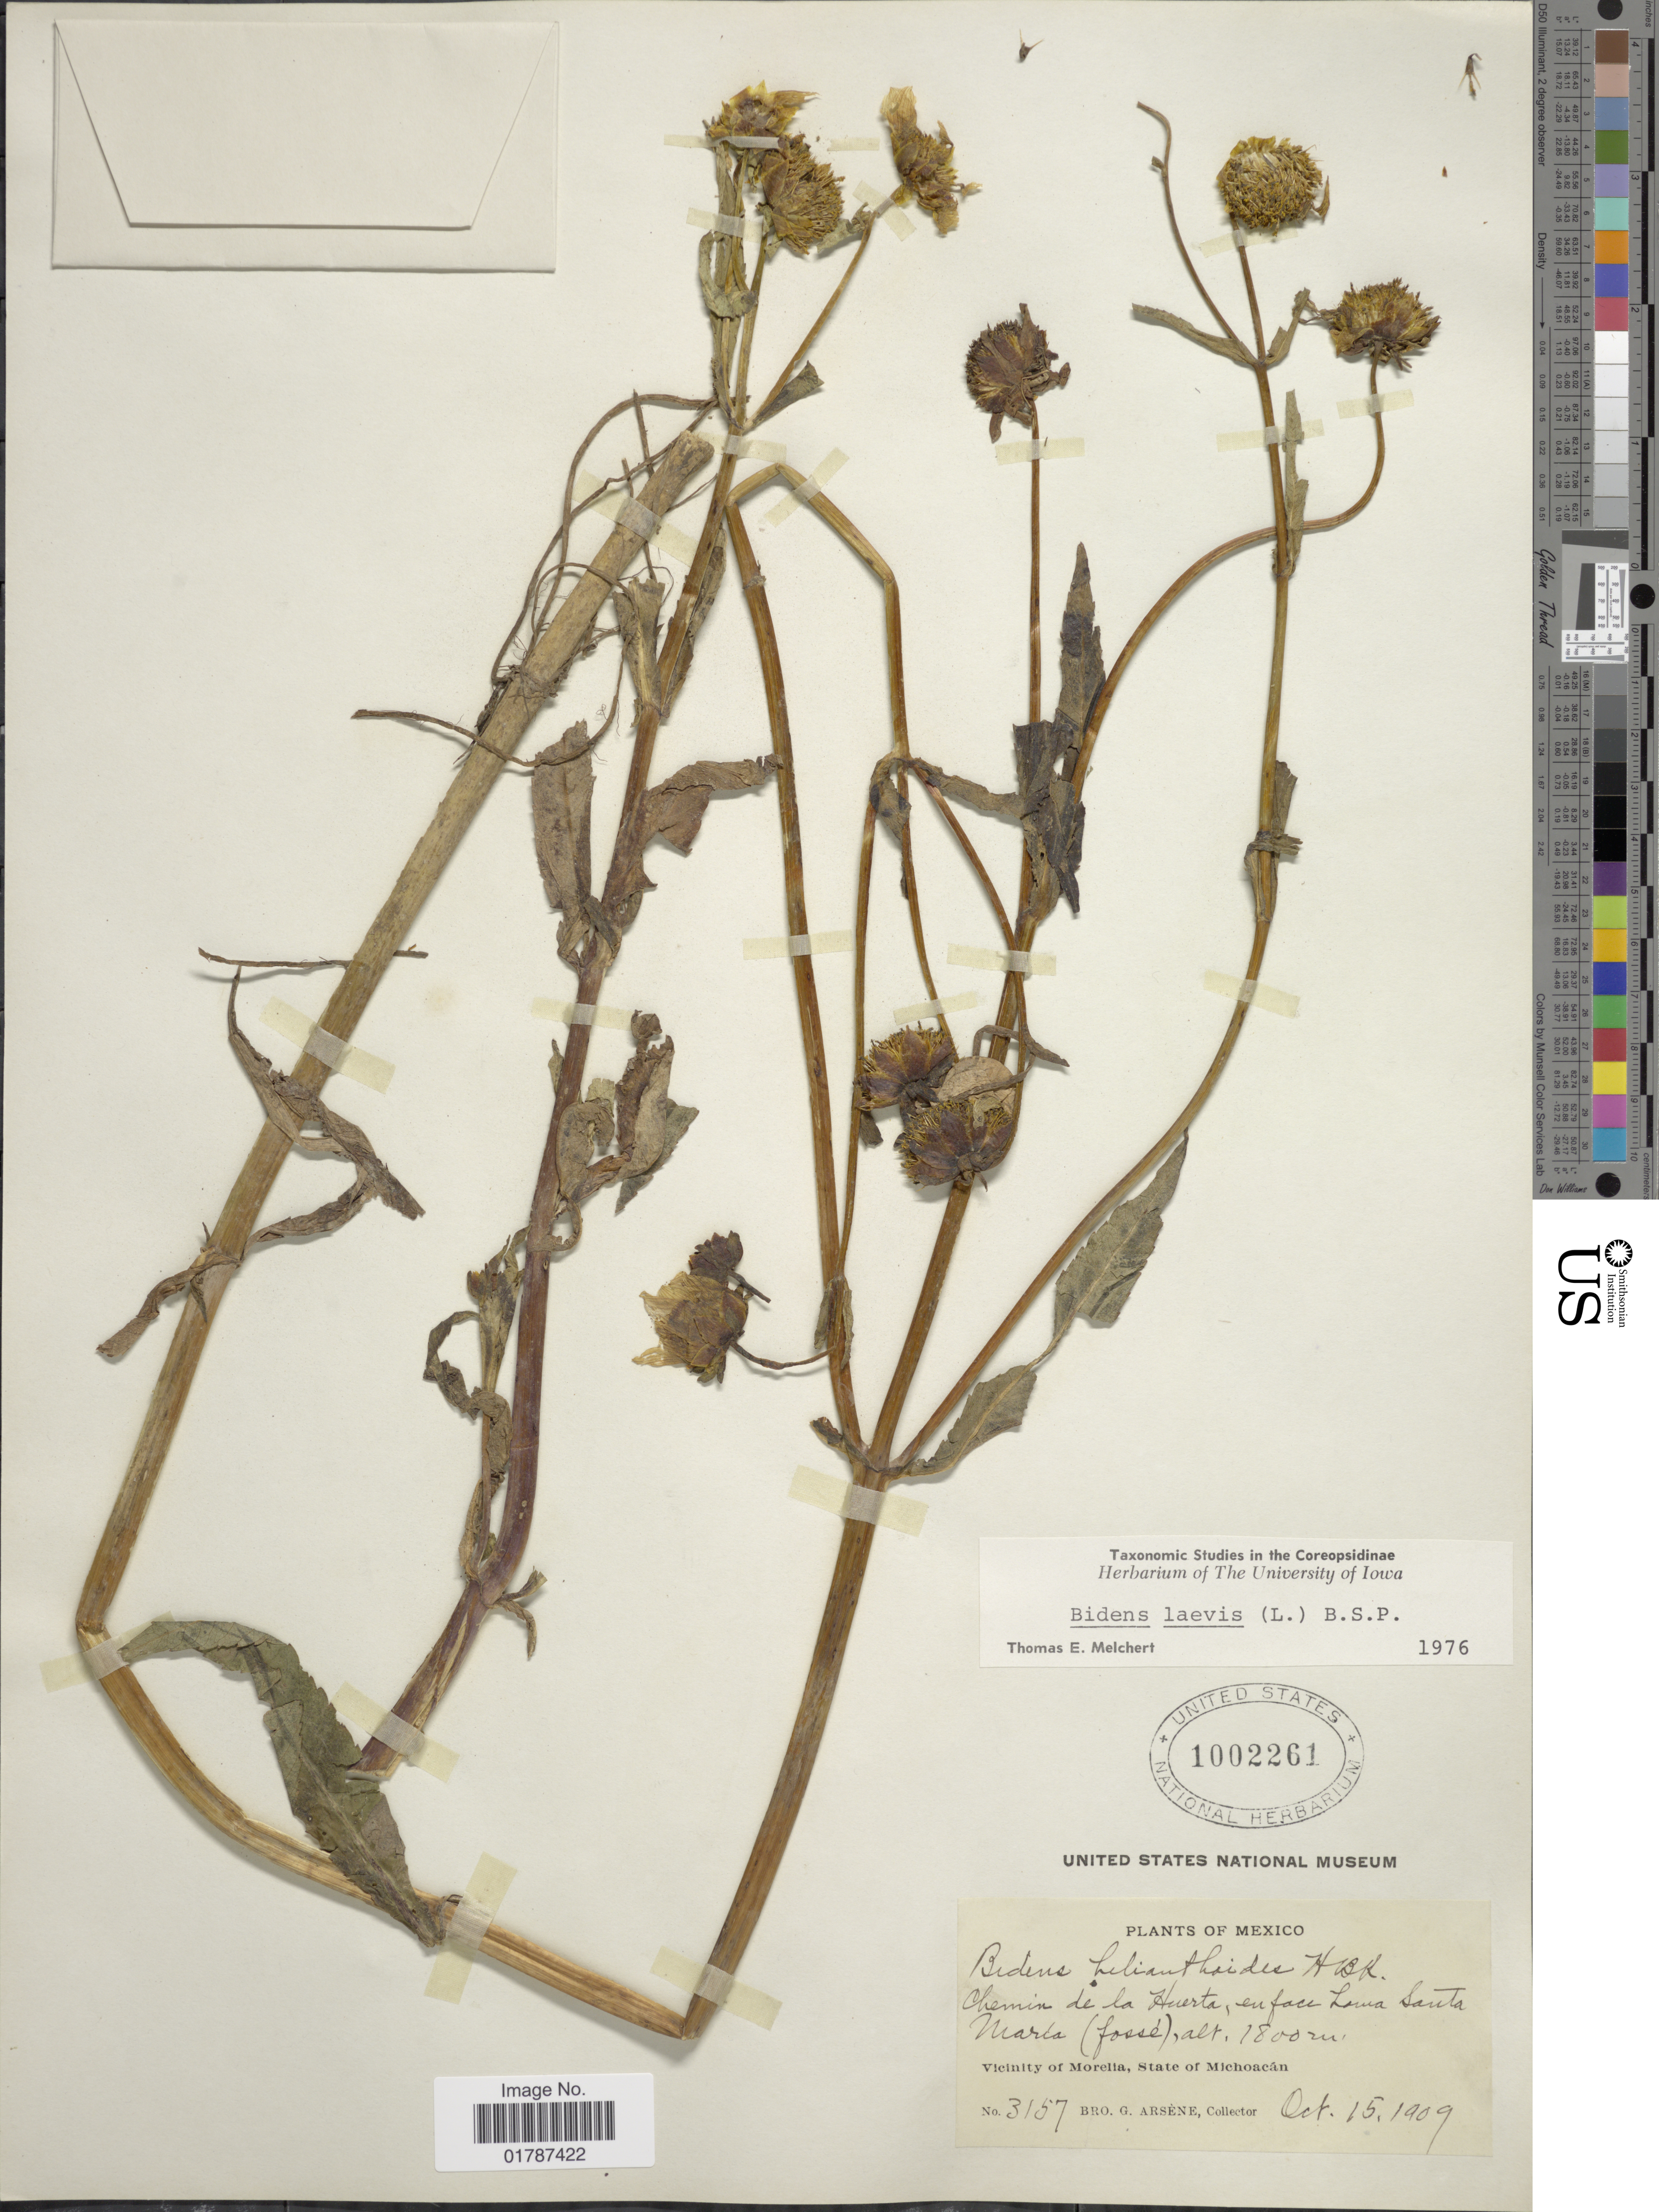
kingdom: Plantae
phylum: Tracheophyta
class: Magnoliopsida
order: Asterales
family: Asteraceae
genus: Bidens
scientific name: Bidens laevis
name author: (L.) Britton, Stearns & Poggenb.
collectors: Bro. G. Arsène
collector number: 3157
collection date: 1909-10-15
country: Mexico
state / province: Michoacán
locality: Chemin de la Huerta, en face Lama Santa Marta (fosse), Vicinity of Morelia, State of Michoacan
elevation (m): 1800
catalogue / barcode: US 1002261